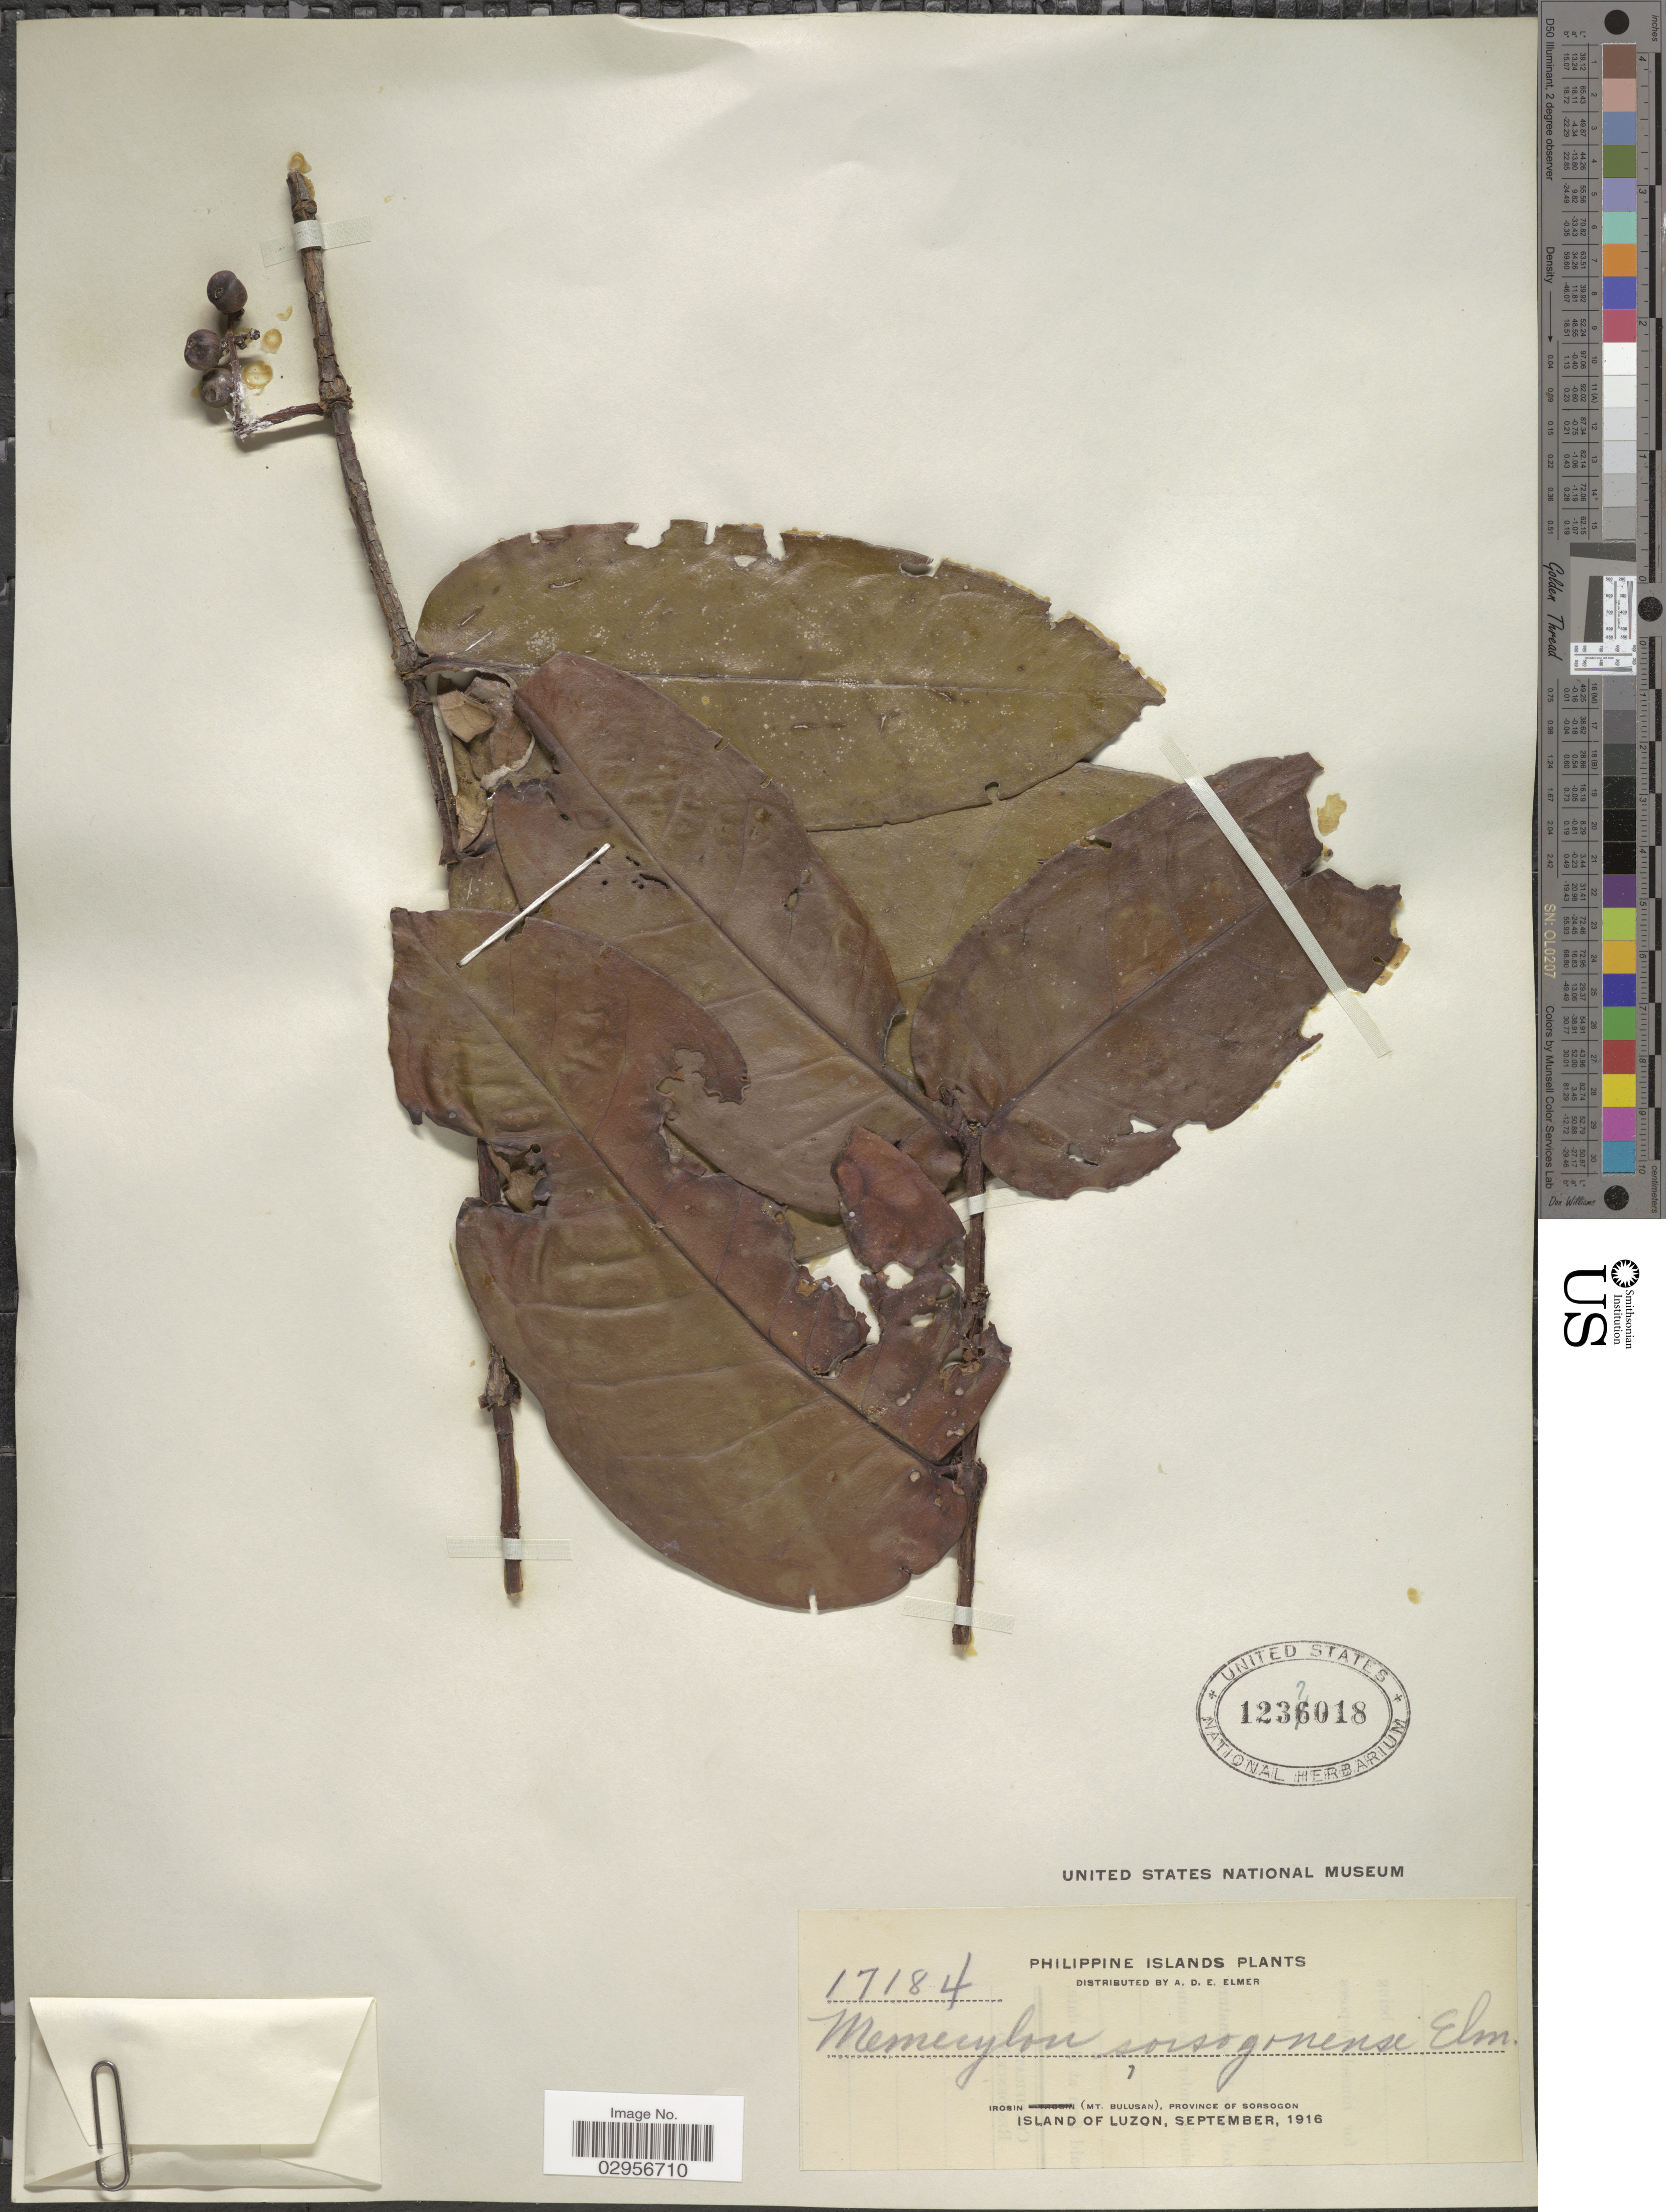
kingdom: Plantae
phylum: Tracheophyta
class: Magnoliopsida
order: Myrtales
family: Melastomataceae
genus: Memecylon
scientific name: Memecylon sorsogonense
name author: Elmer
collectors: A. D. E. Elmer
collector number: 17184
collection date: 1916-09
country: Philippines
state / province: Bicol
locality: Irosin (Mt. Bulusan), Province of Sorsogon, Island of Luzon.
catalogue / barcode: US 1237018